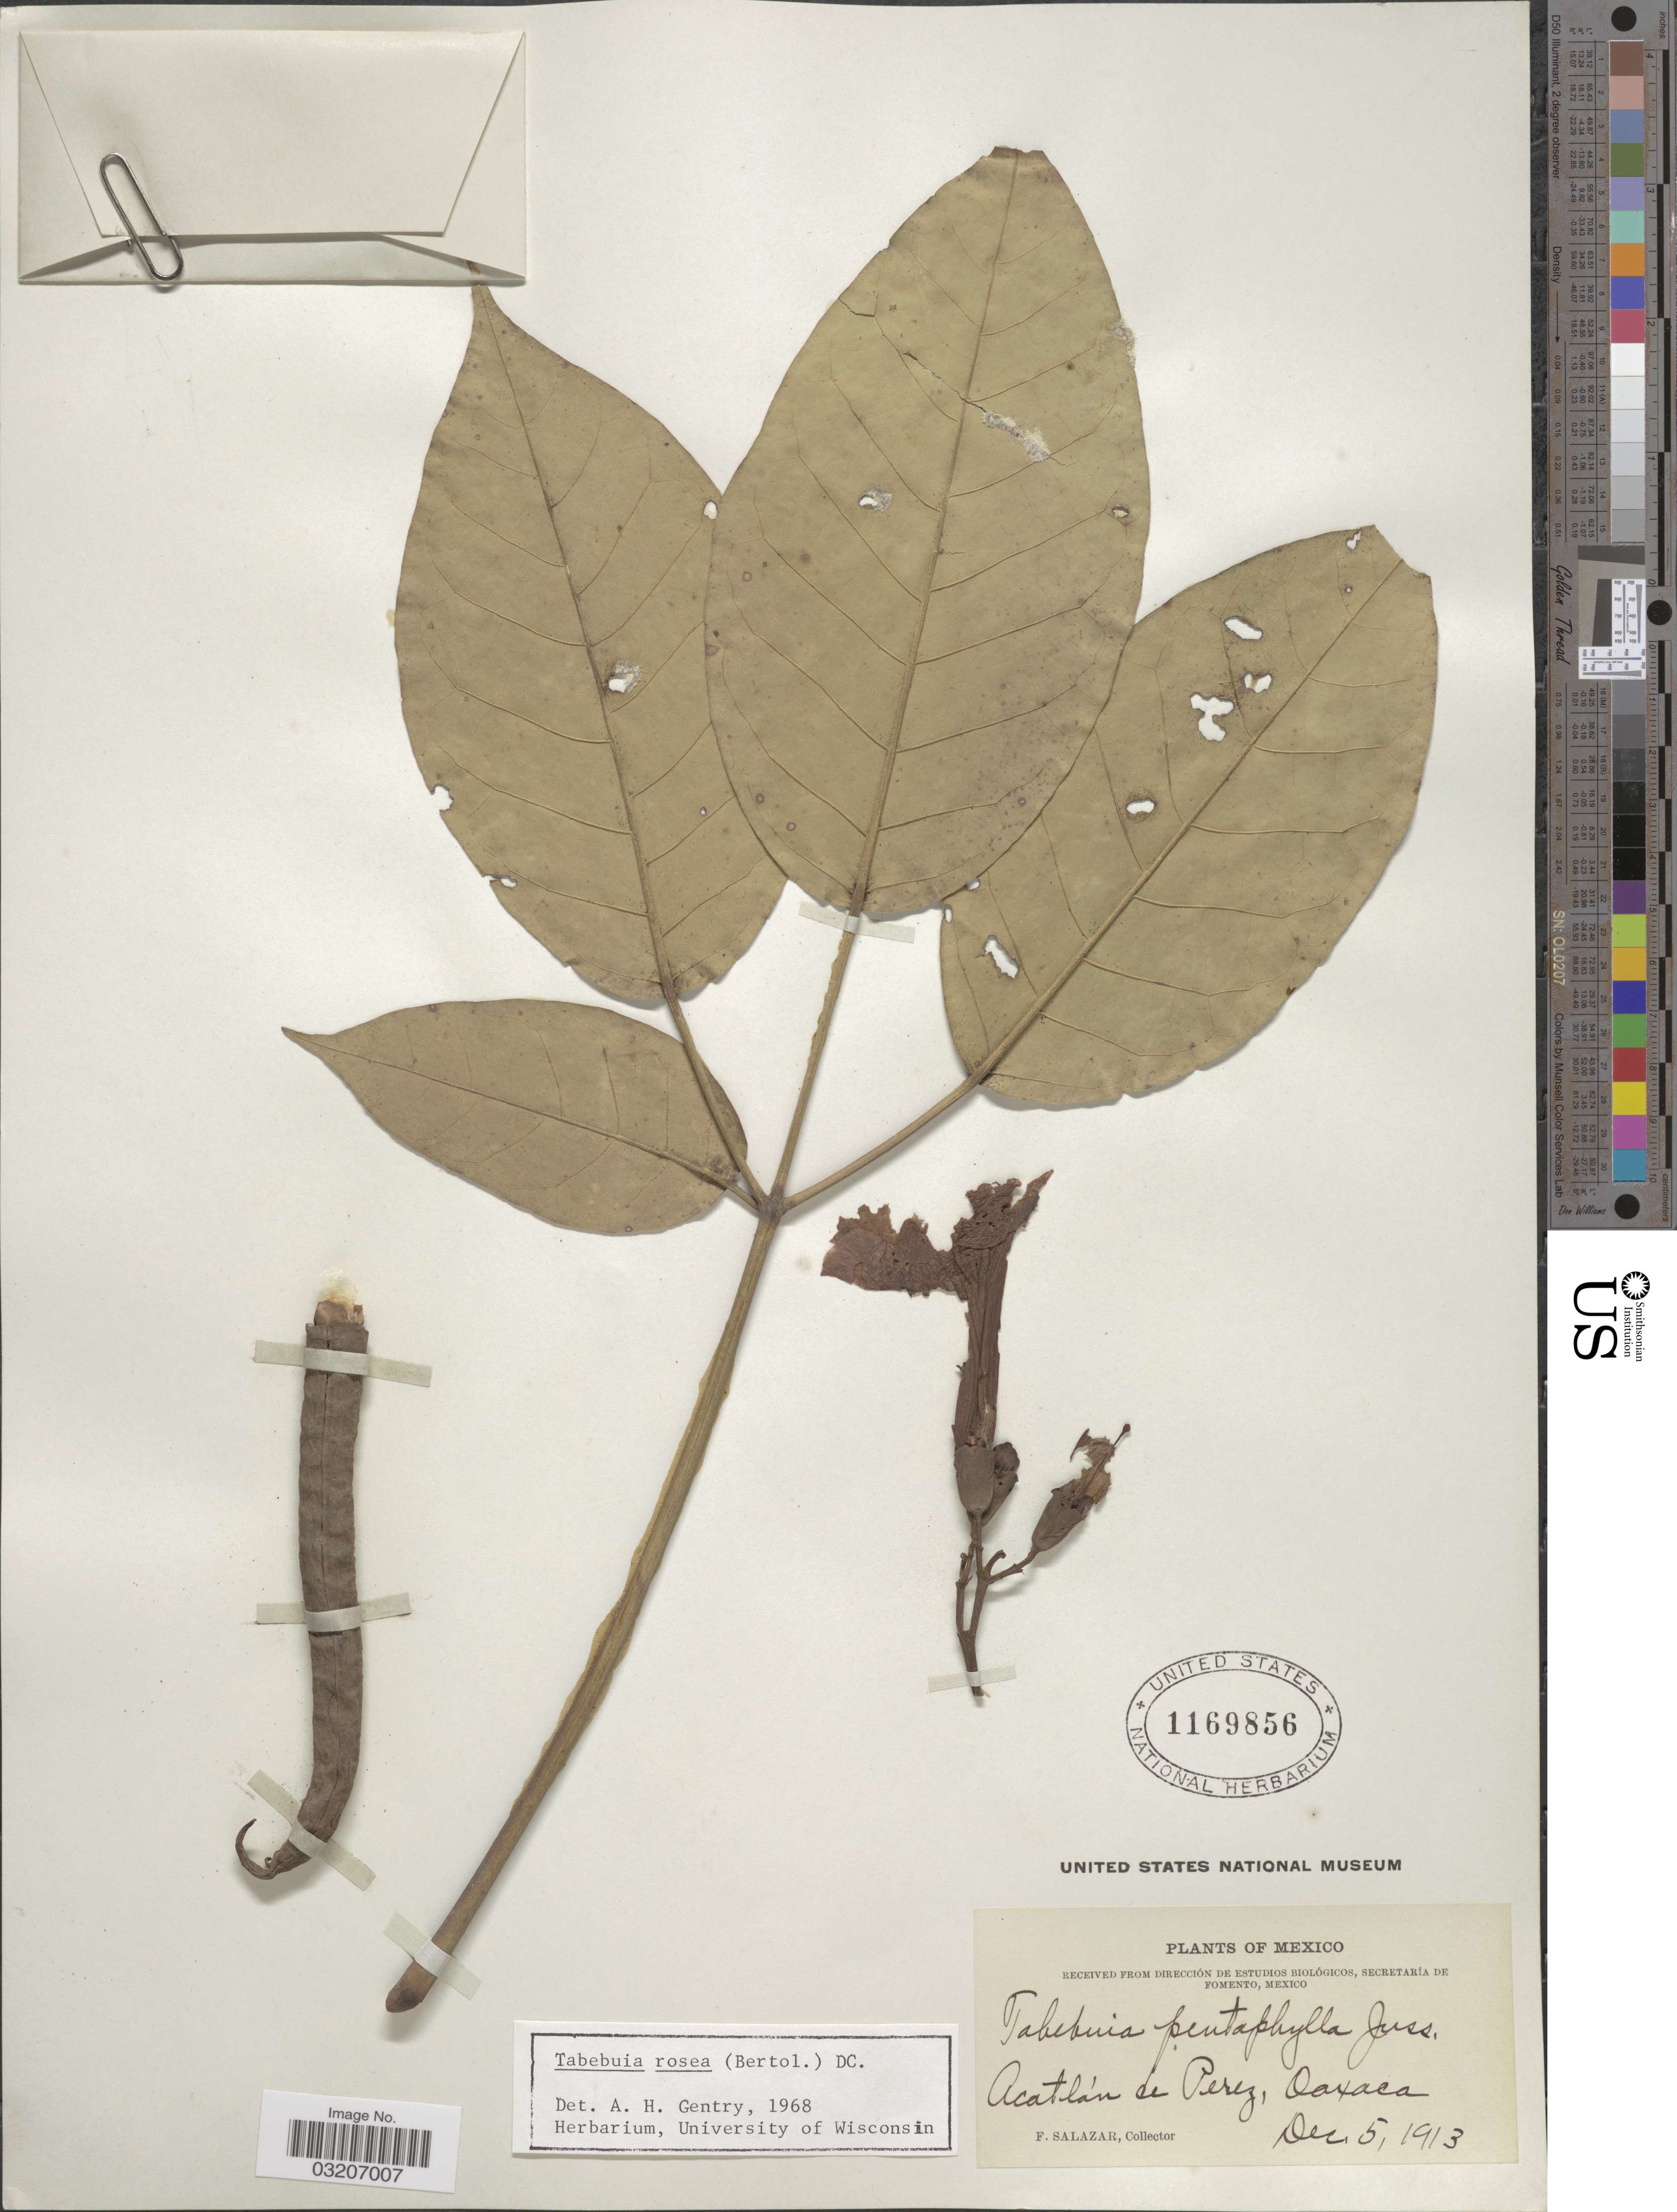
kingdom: Plantae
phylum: Tracheophyta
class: Magnoliopsida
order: Lamiales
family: Bignoniaceae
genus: Tabebuia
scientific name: Tabebuia rosea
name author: (Bertol.) DC.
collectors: F. Salazar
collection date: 1913-12-05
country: Mexico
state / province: Oaxaca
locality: Acatlán de Perez.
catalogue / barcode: US 1169856